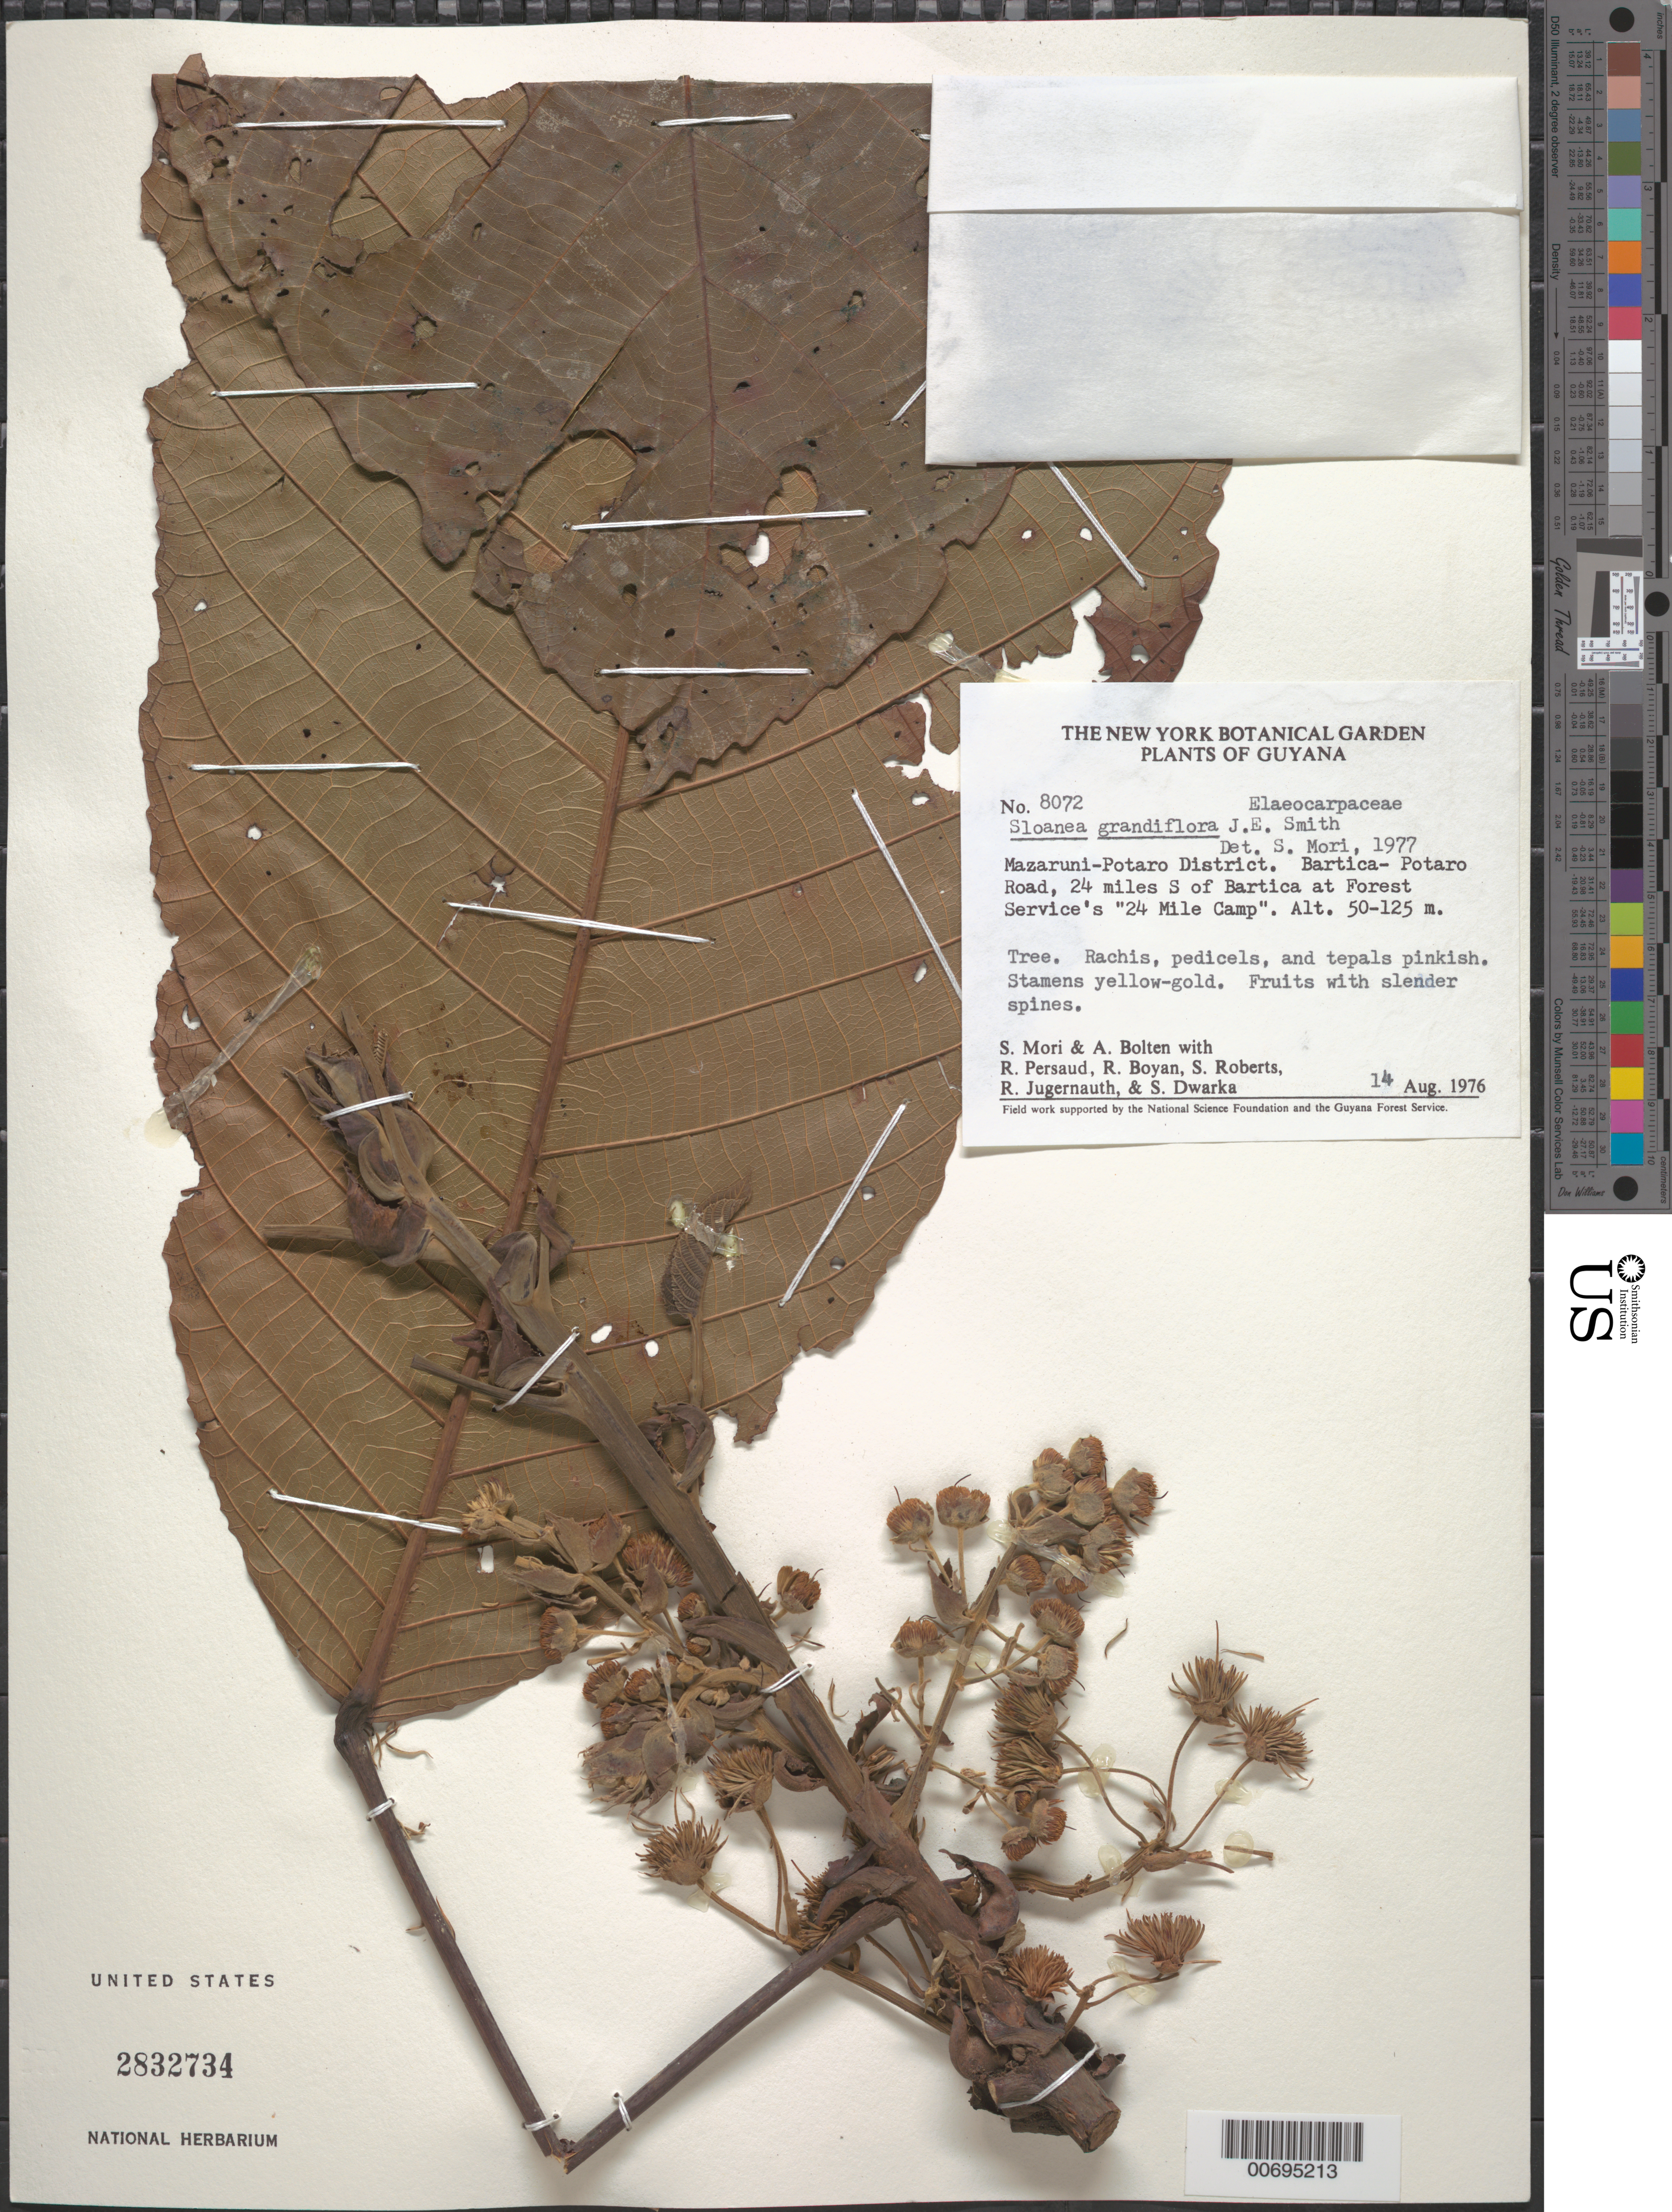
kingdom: Plantae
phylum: Tracheophyta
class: Magnoliopsida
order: Oxalidales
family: Elaeocarpaceae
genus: Sloanea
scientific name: Sloanea grandiflora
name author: Sm.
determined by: Mori, Scott A.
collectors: S. Mori, A. Bolten, R. Persaud, R. Boyan, S. Roberts, R. Jugernauth & S. Dwarka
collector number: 8072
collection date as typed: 14-Aug-76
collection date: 1976-08-14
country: Guyana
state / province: Cuyuni-Mazaruni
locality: Bartica-Potaro Road, 24 mi. S of Bartica at Forest service "24 Mile Camp"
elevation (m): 50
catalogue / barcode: US 2832734